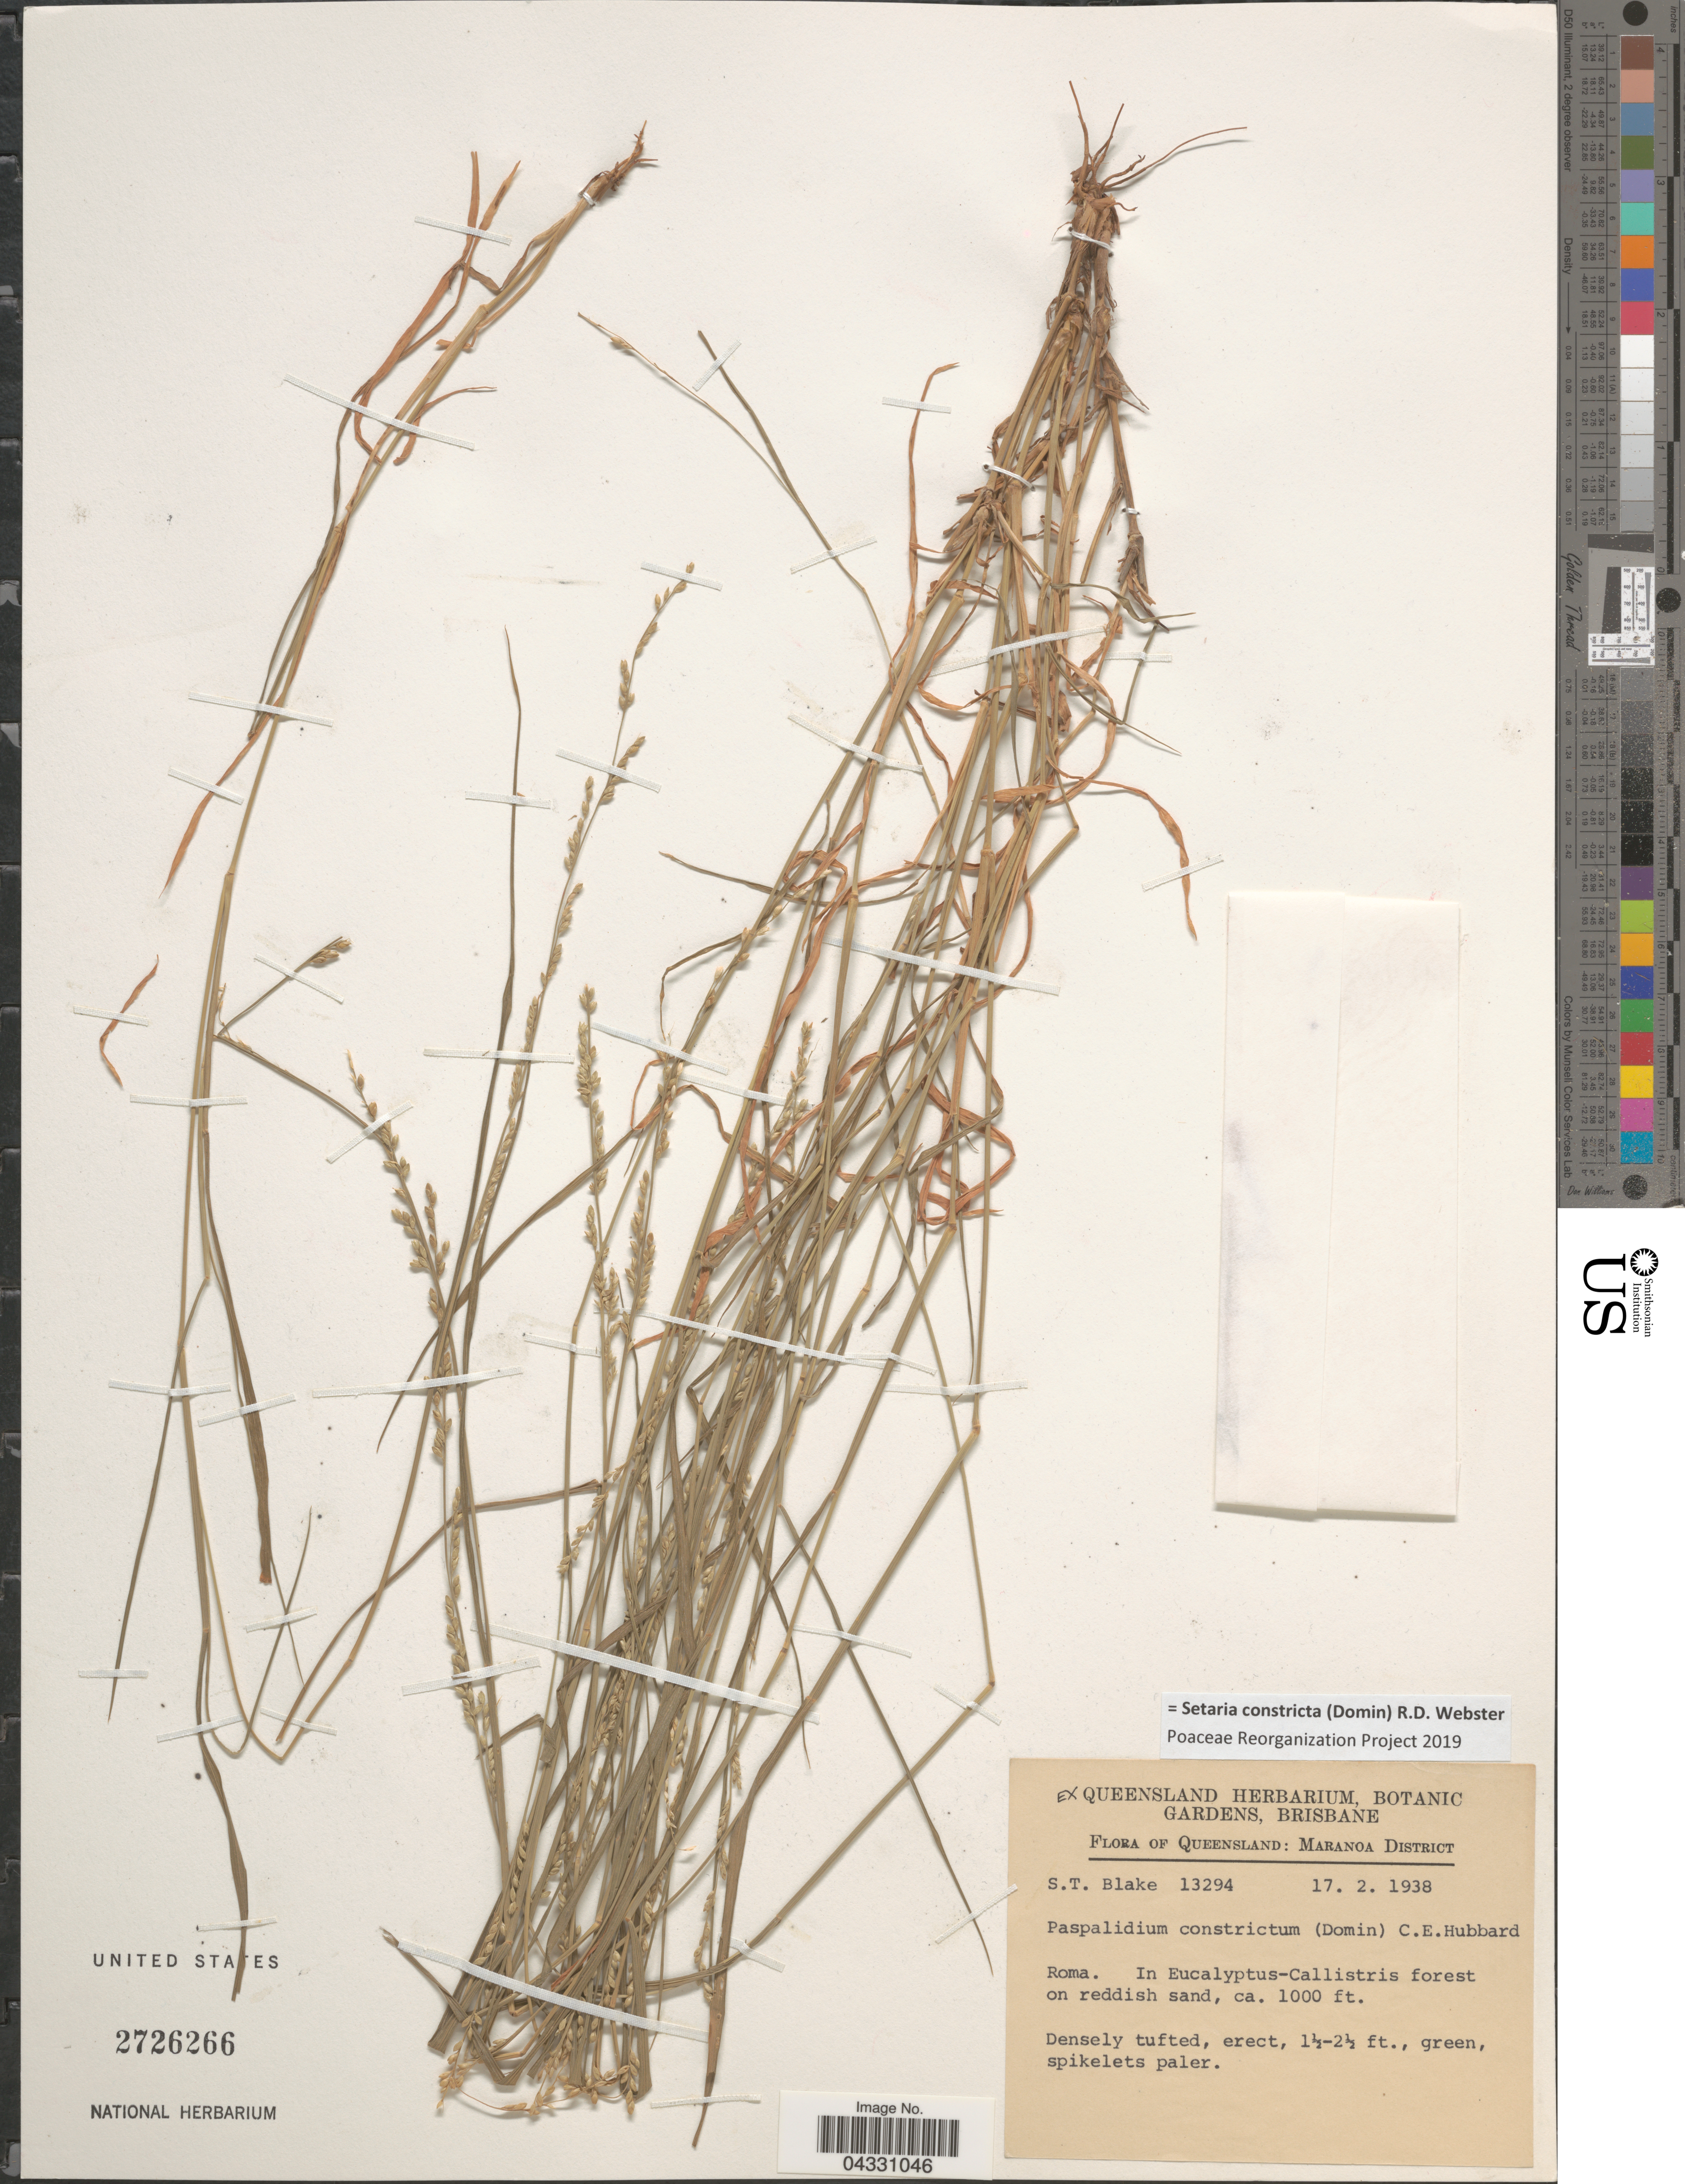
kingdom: Plantae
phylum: Tracheophyta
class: Liliopsida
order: Poales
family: Poaceae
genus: Setaria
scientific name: Setaria constricta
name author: (Domin) R.D. Webster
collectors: S. T. Blake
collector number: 13294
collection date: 1938-02-17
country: Australia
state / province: Queensland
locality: Maranoa District. Roma [unsure placement].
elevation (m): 305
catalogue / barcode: US 2726266